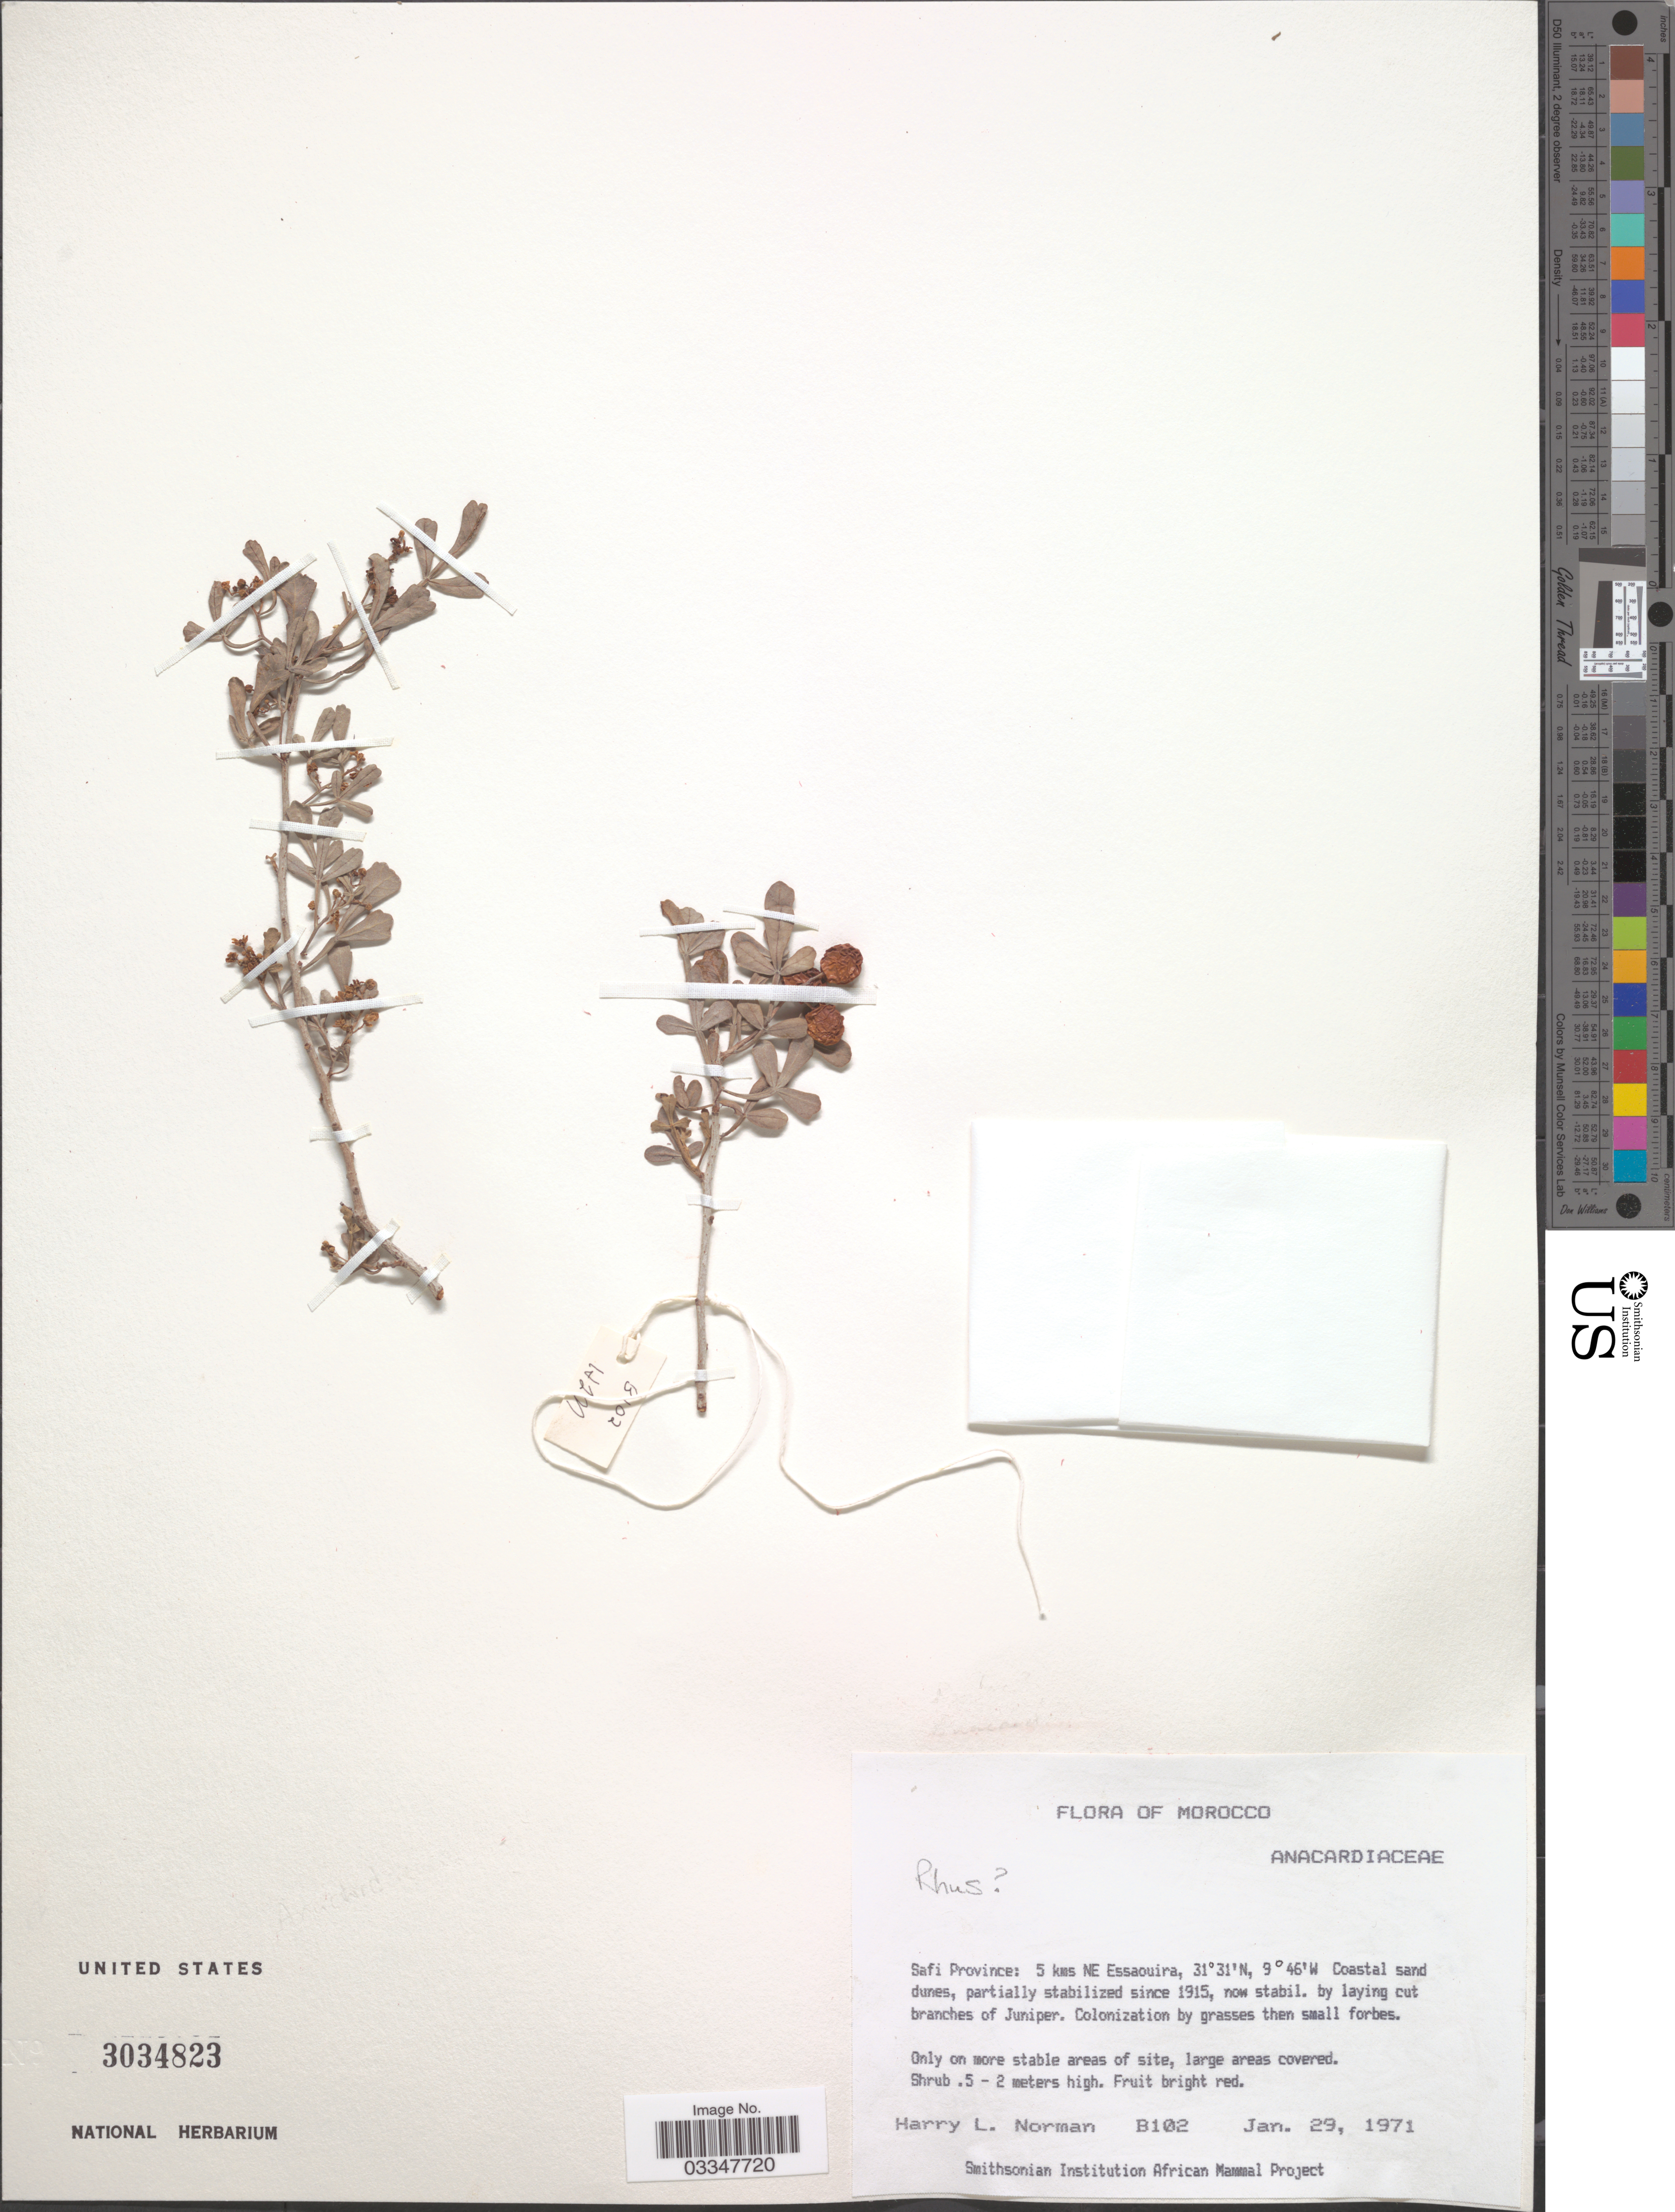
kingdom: Plantae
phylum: Tracheophyta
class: Magnoliopsida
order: Sapindales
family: Anacardiaceae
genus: Rhus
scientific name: Rhus sp.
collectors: Norman, H.L.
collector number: B102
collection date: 1971-01-29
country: Morocco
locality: Safi Province: 5 kms NE Essaouira.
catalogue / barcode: US 3034823